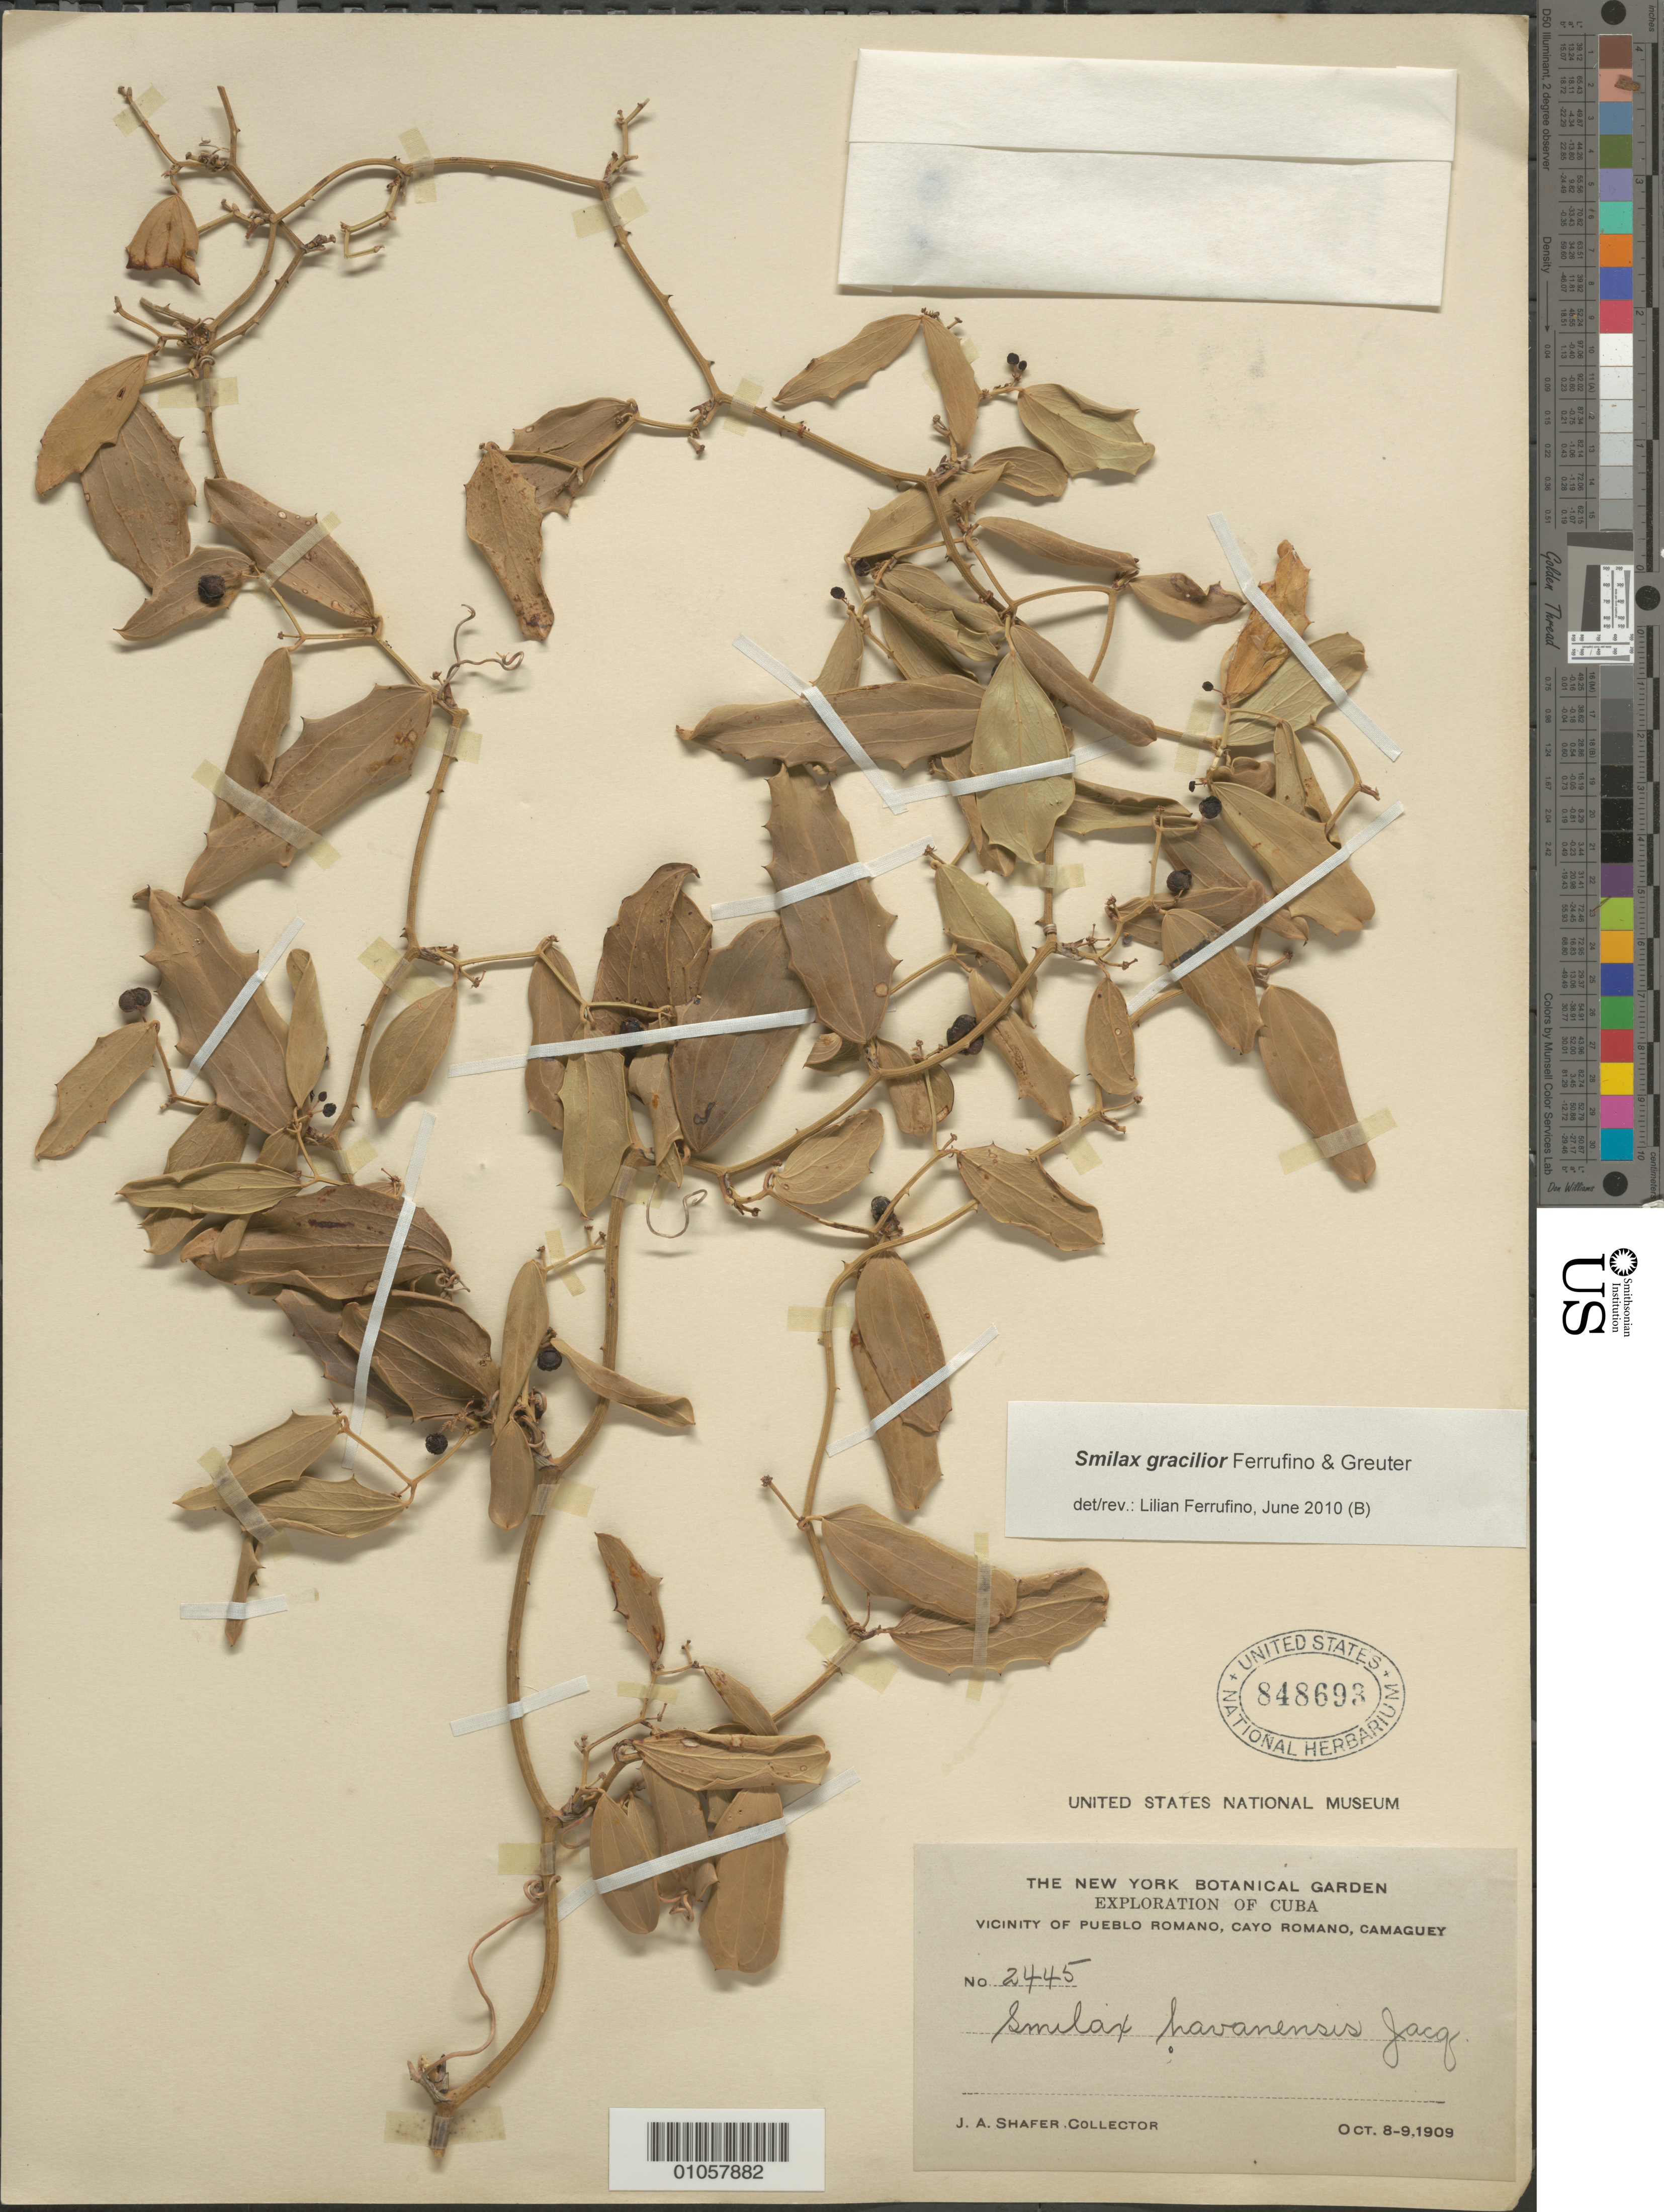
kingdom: Plantae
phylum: Tracheophyta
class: Liliopsida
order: Liliales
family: Smilacaceae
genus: Smilax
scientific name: Smilax gracilior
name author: Ferrufino & Greuter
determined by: Ferrufino, L., (USJ), Herbario Universidad de Costa Rica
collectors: J. A. Shafer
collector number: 2445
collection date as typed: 08 Oct 1909 to 09 Oct 1909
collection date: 1909-10-08/1909-10-09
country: Cuba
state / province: Camagüey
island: Cuba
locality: Vicinity of Pueblo Romano, Cayo Romano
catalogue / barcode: US 848693